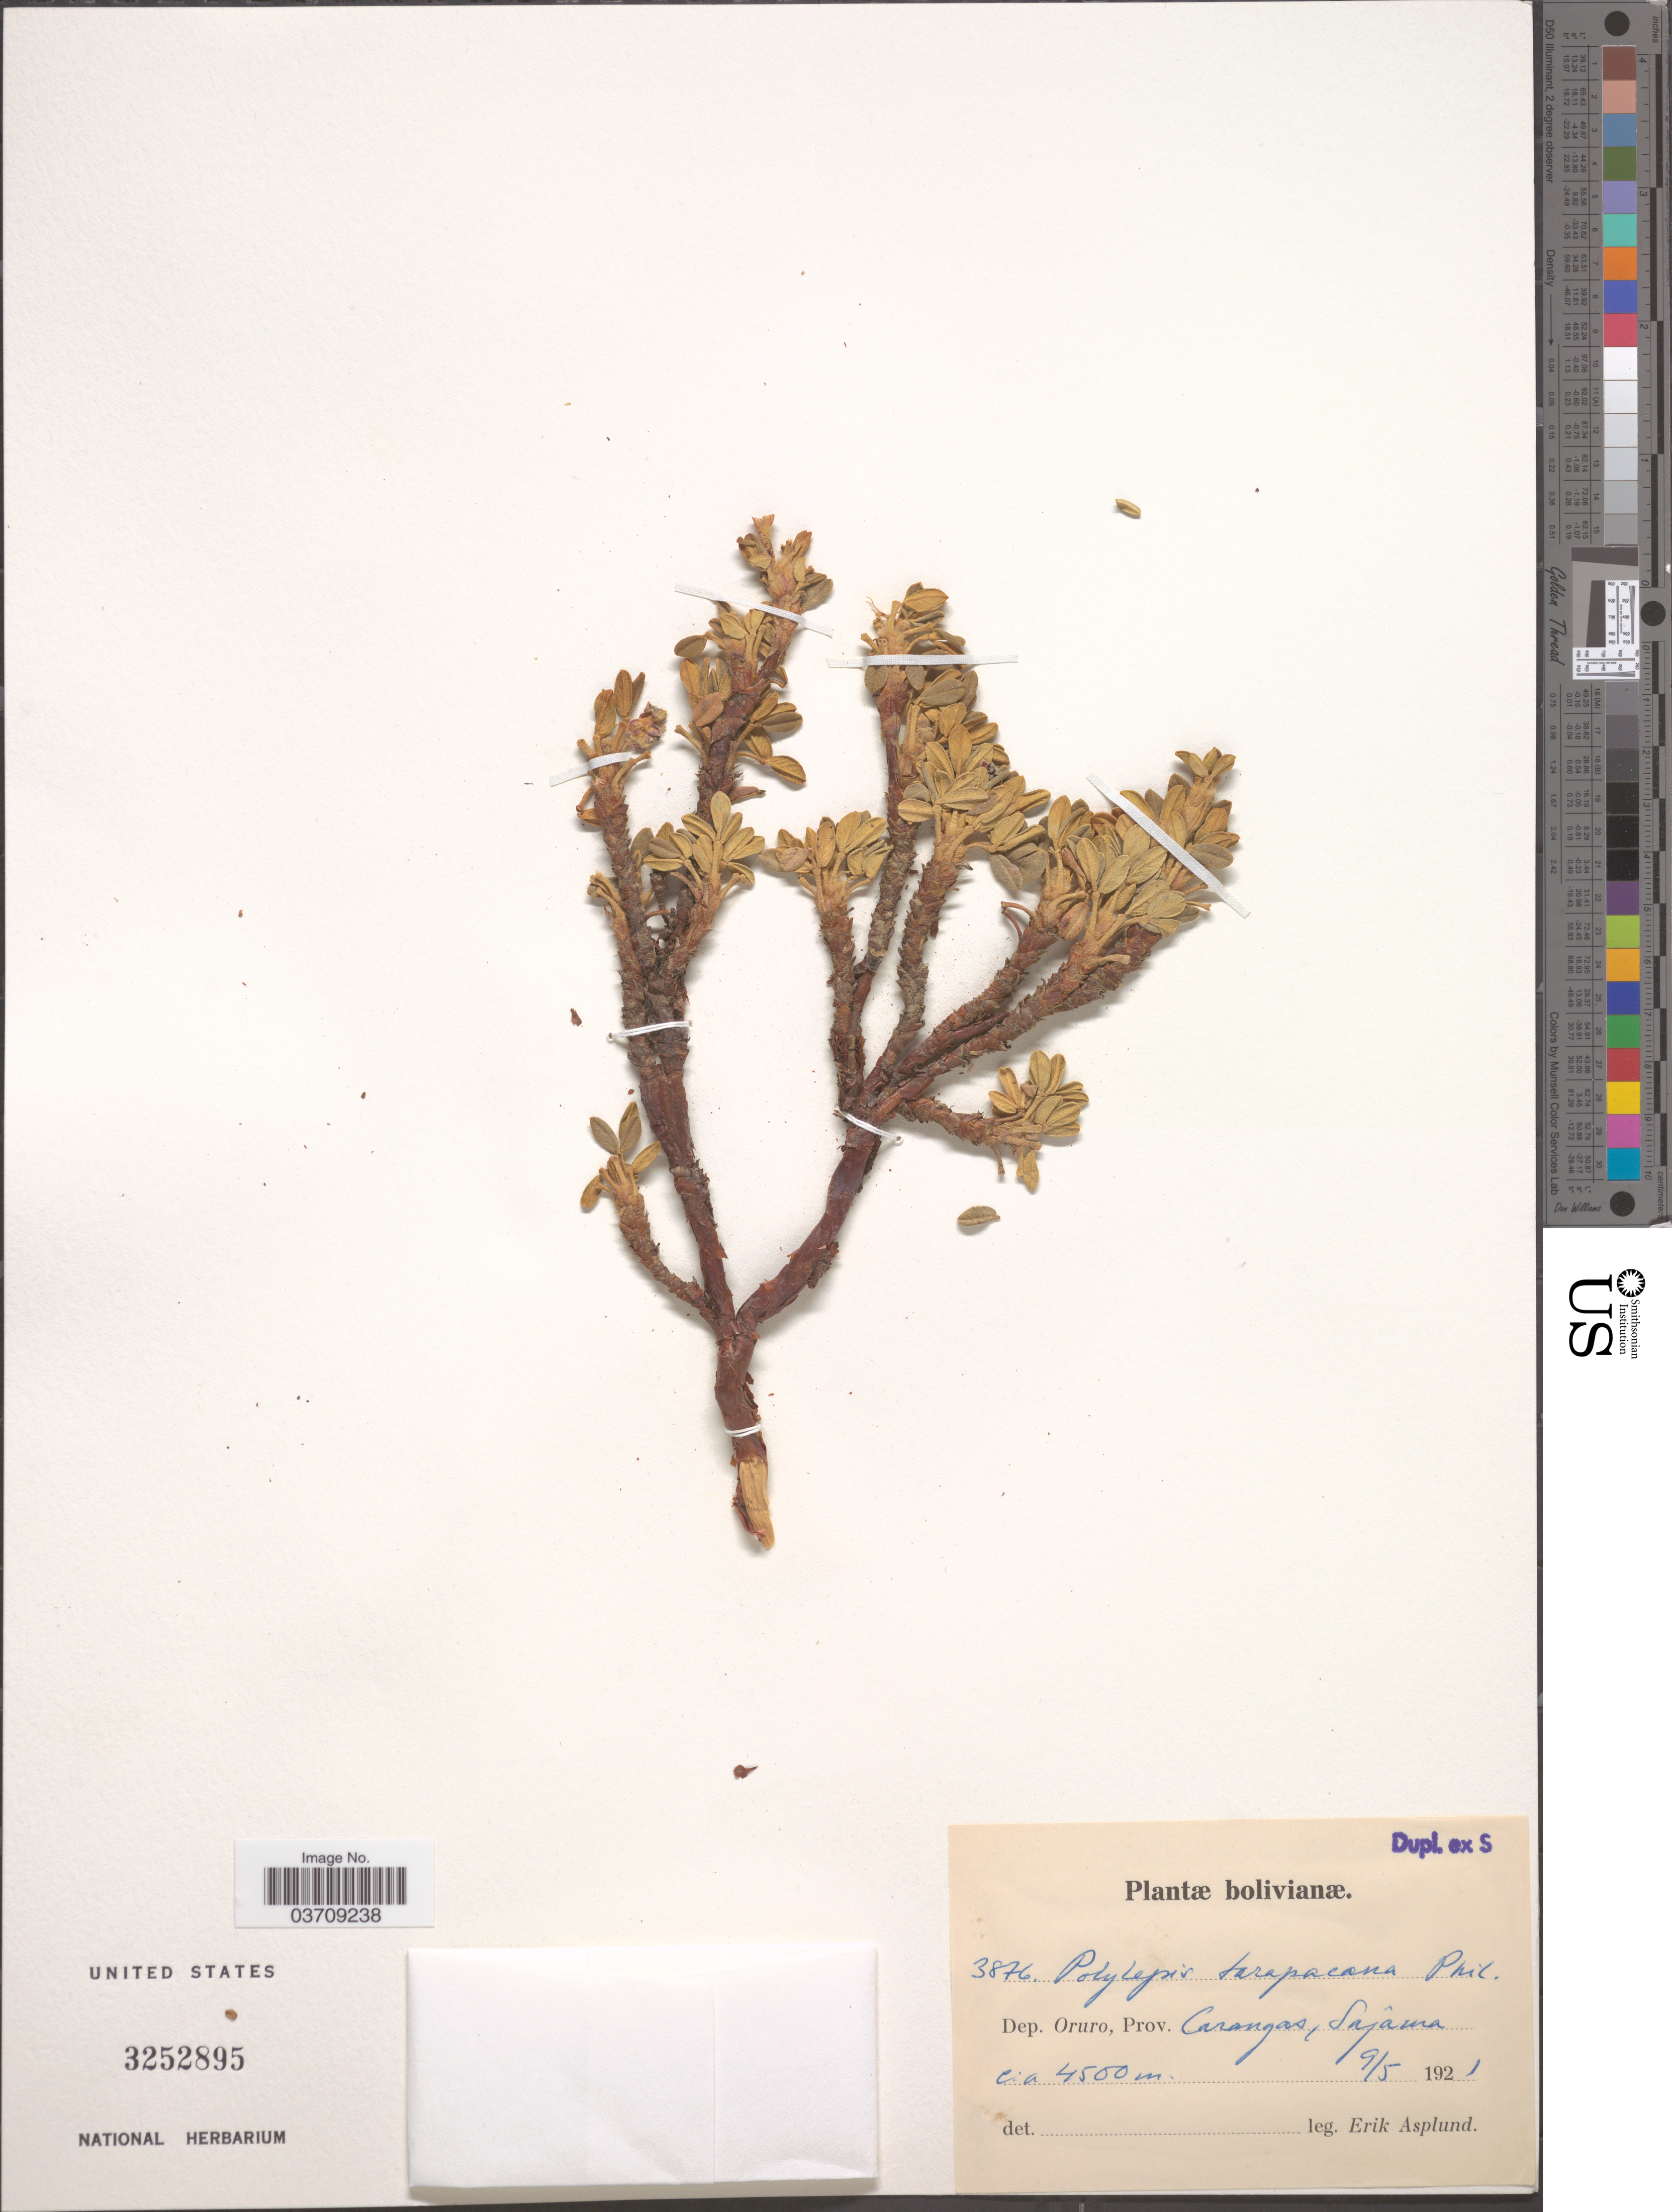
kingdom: Plantae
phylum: Tracheophyta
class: Magnoliopsida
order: Rosales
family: Rosaceae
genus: Polylepis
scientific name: Polylepis tarapacana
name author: Phil.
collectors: E. Asplund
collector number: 3876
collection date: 1921-05-09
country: Bolivia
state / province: Oruro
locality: Dep. Oruro, Prov. Carangas, Sajama.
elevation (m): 4500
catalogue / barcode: US 3252895